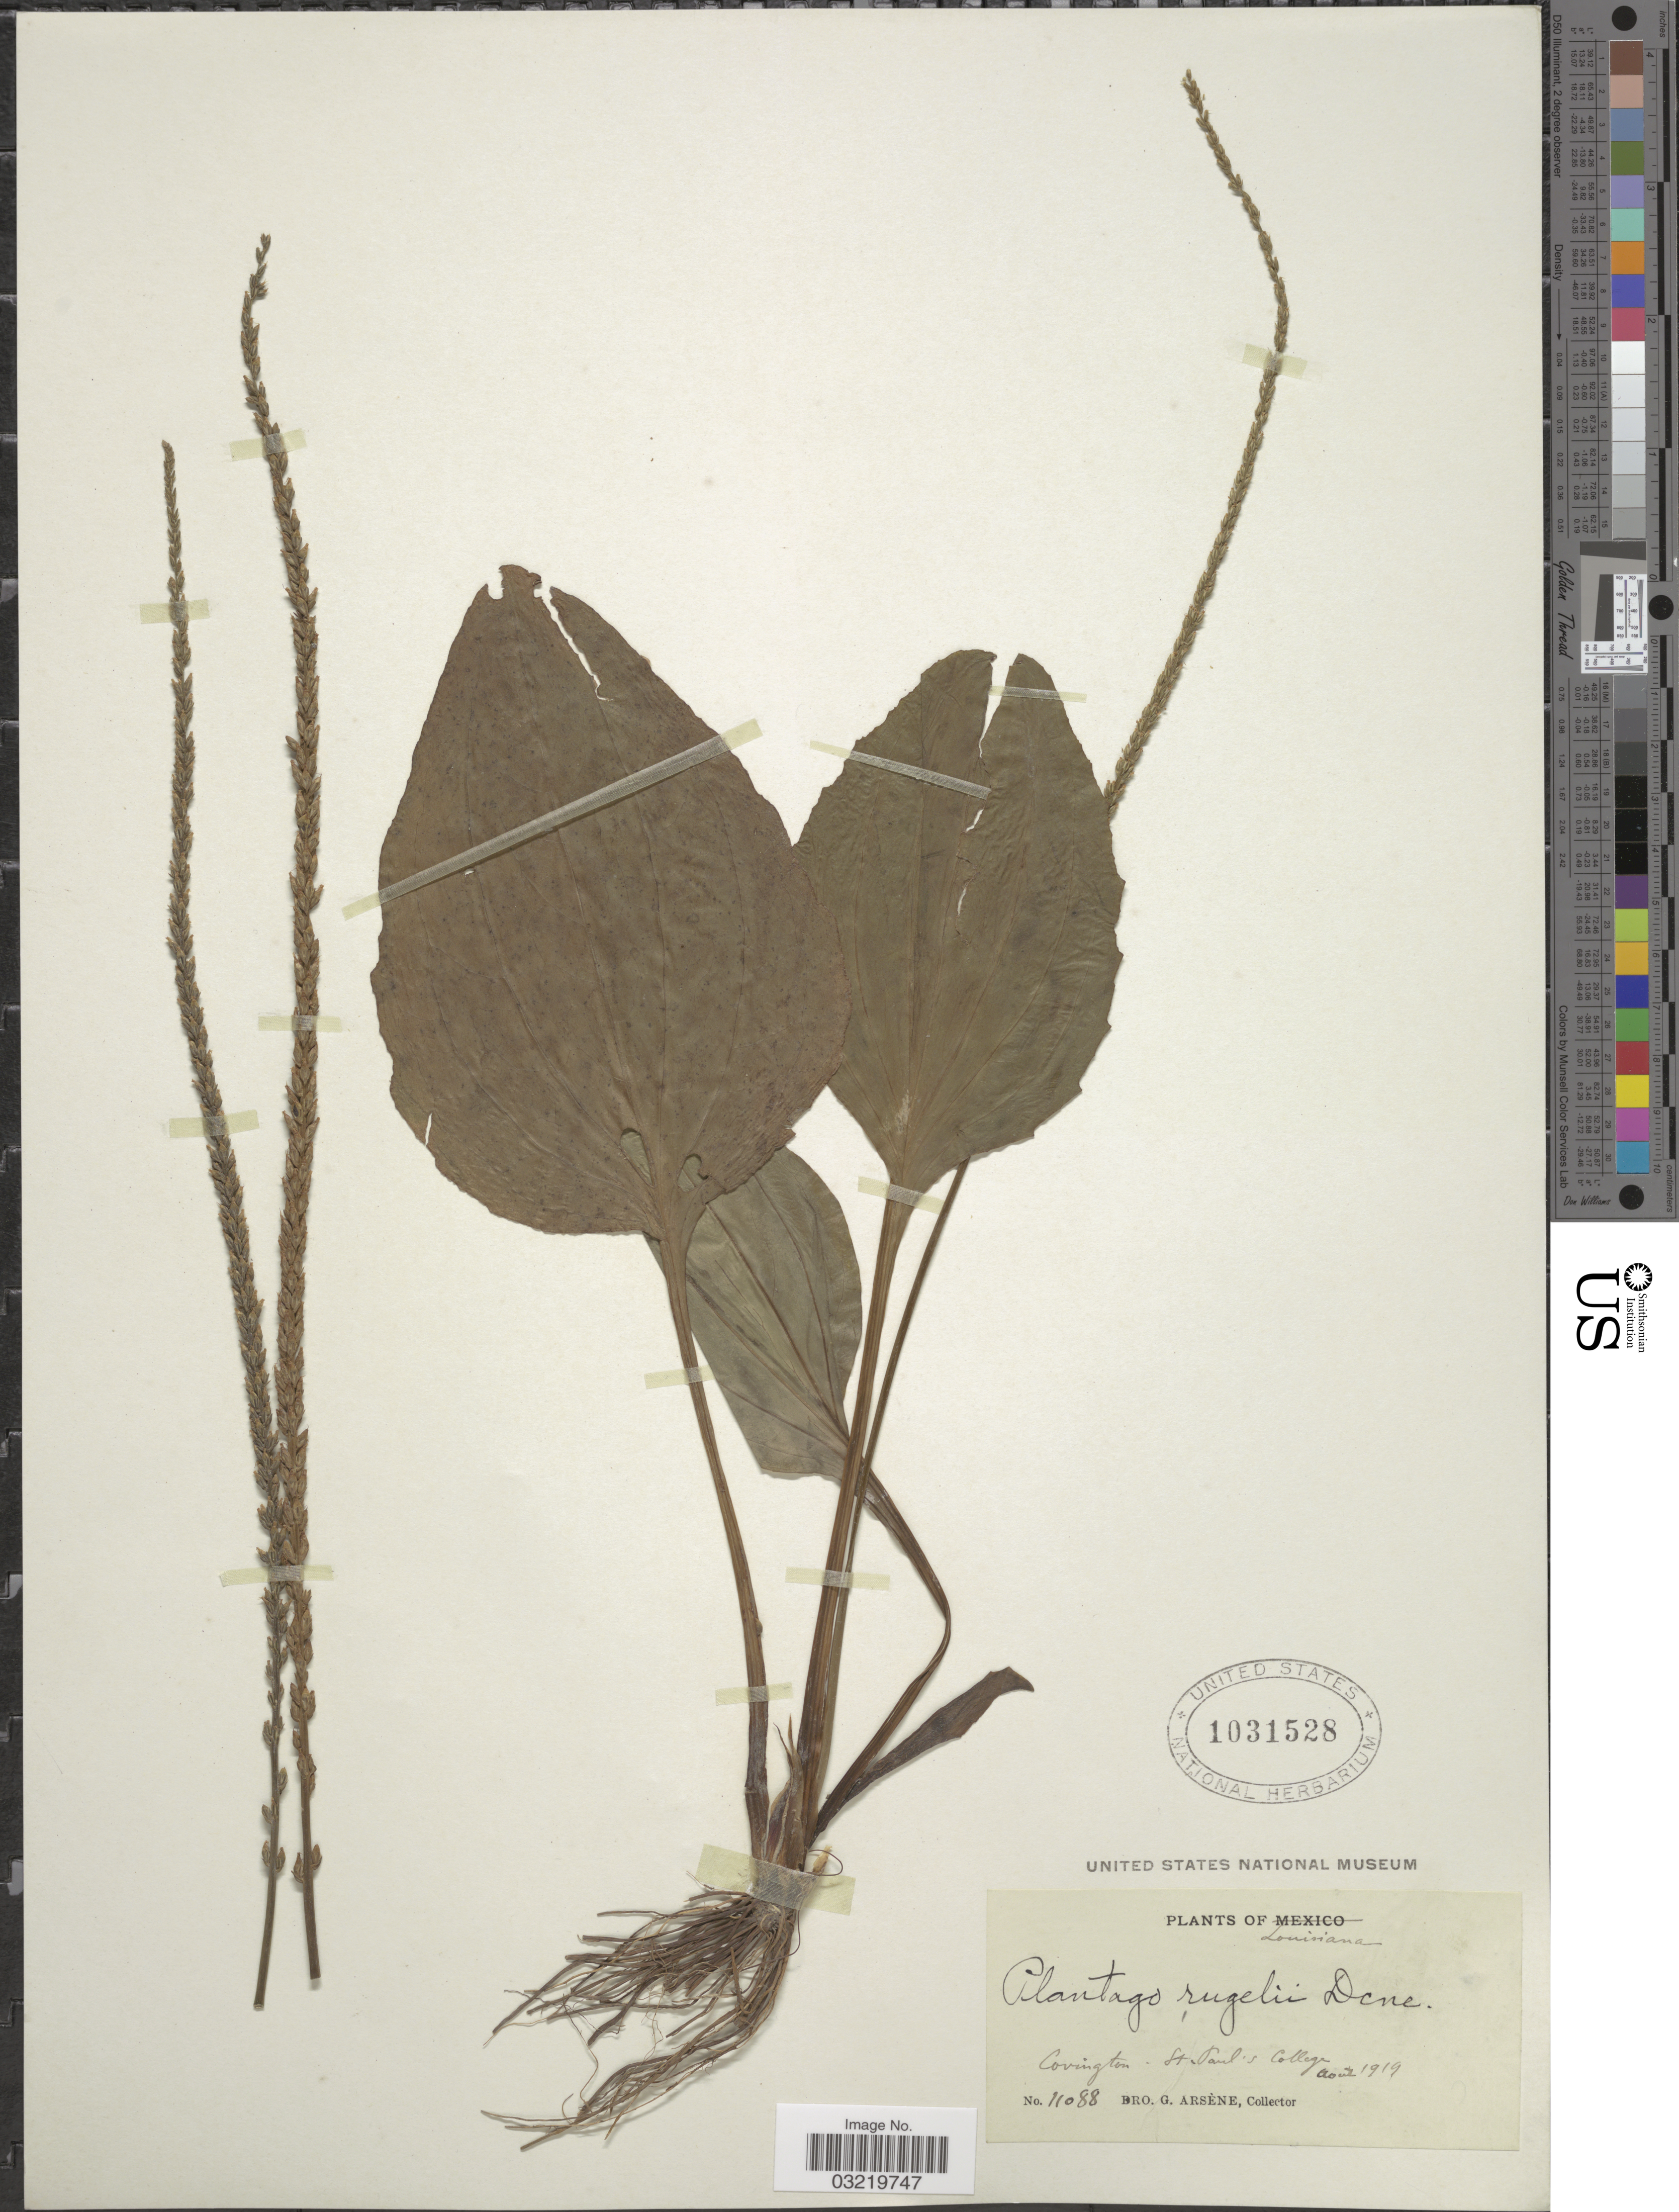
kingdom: Plantae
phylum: Tracheophyta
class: Magnoliopsida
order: Lamiales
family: Plantaginaceae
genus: Plantago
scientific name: Plantago rugelii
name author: Decne.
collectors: Bro. G. Arsène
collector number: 11088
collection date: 1919-08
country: United States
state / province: Louisiana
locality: Covington. St. Paul's College.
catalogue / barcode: US 1031528